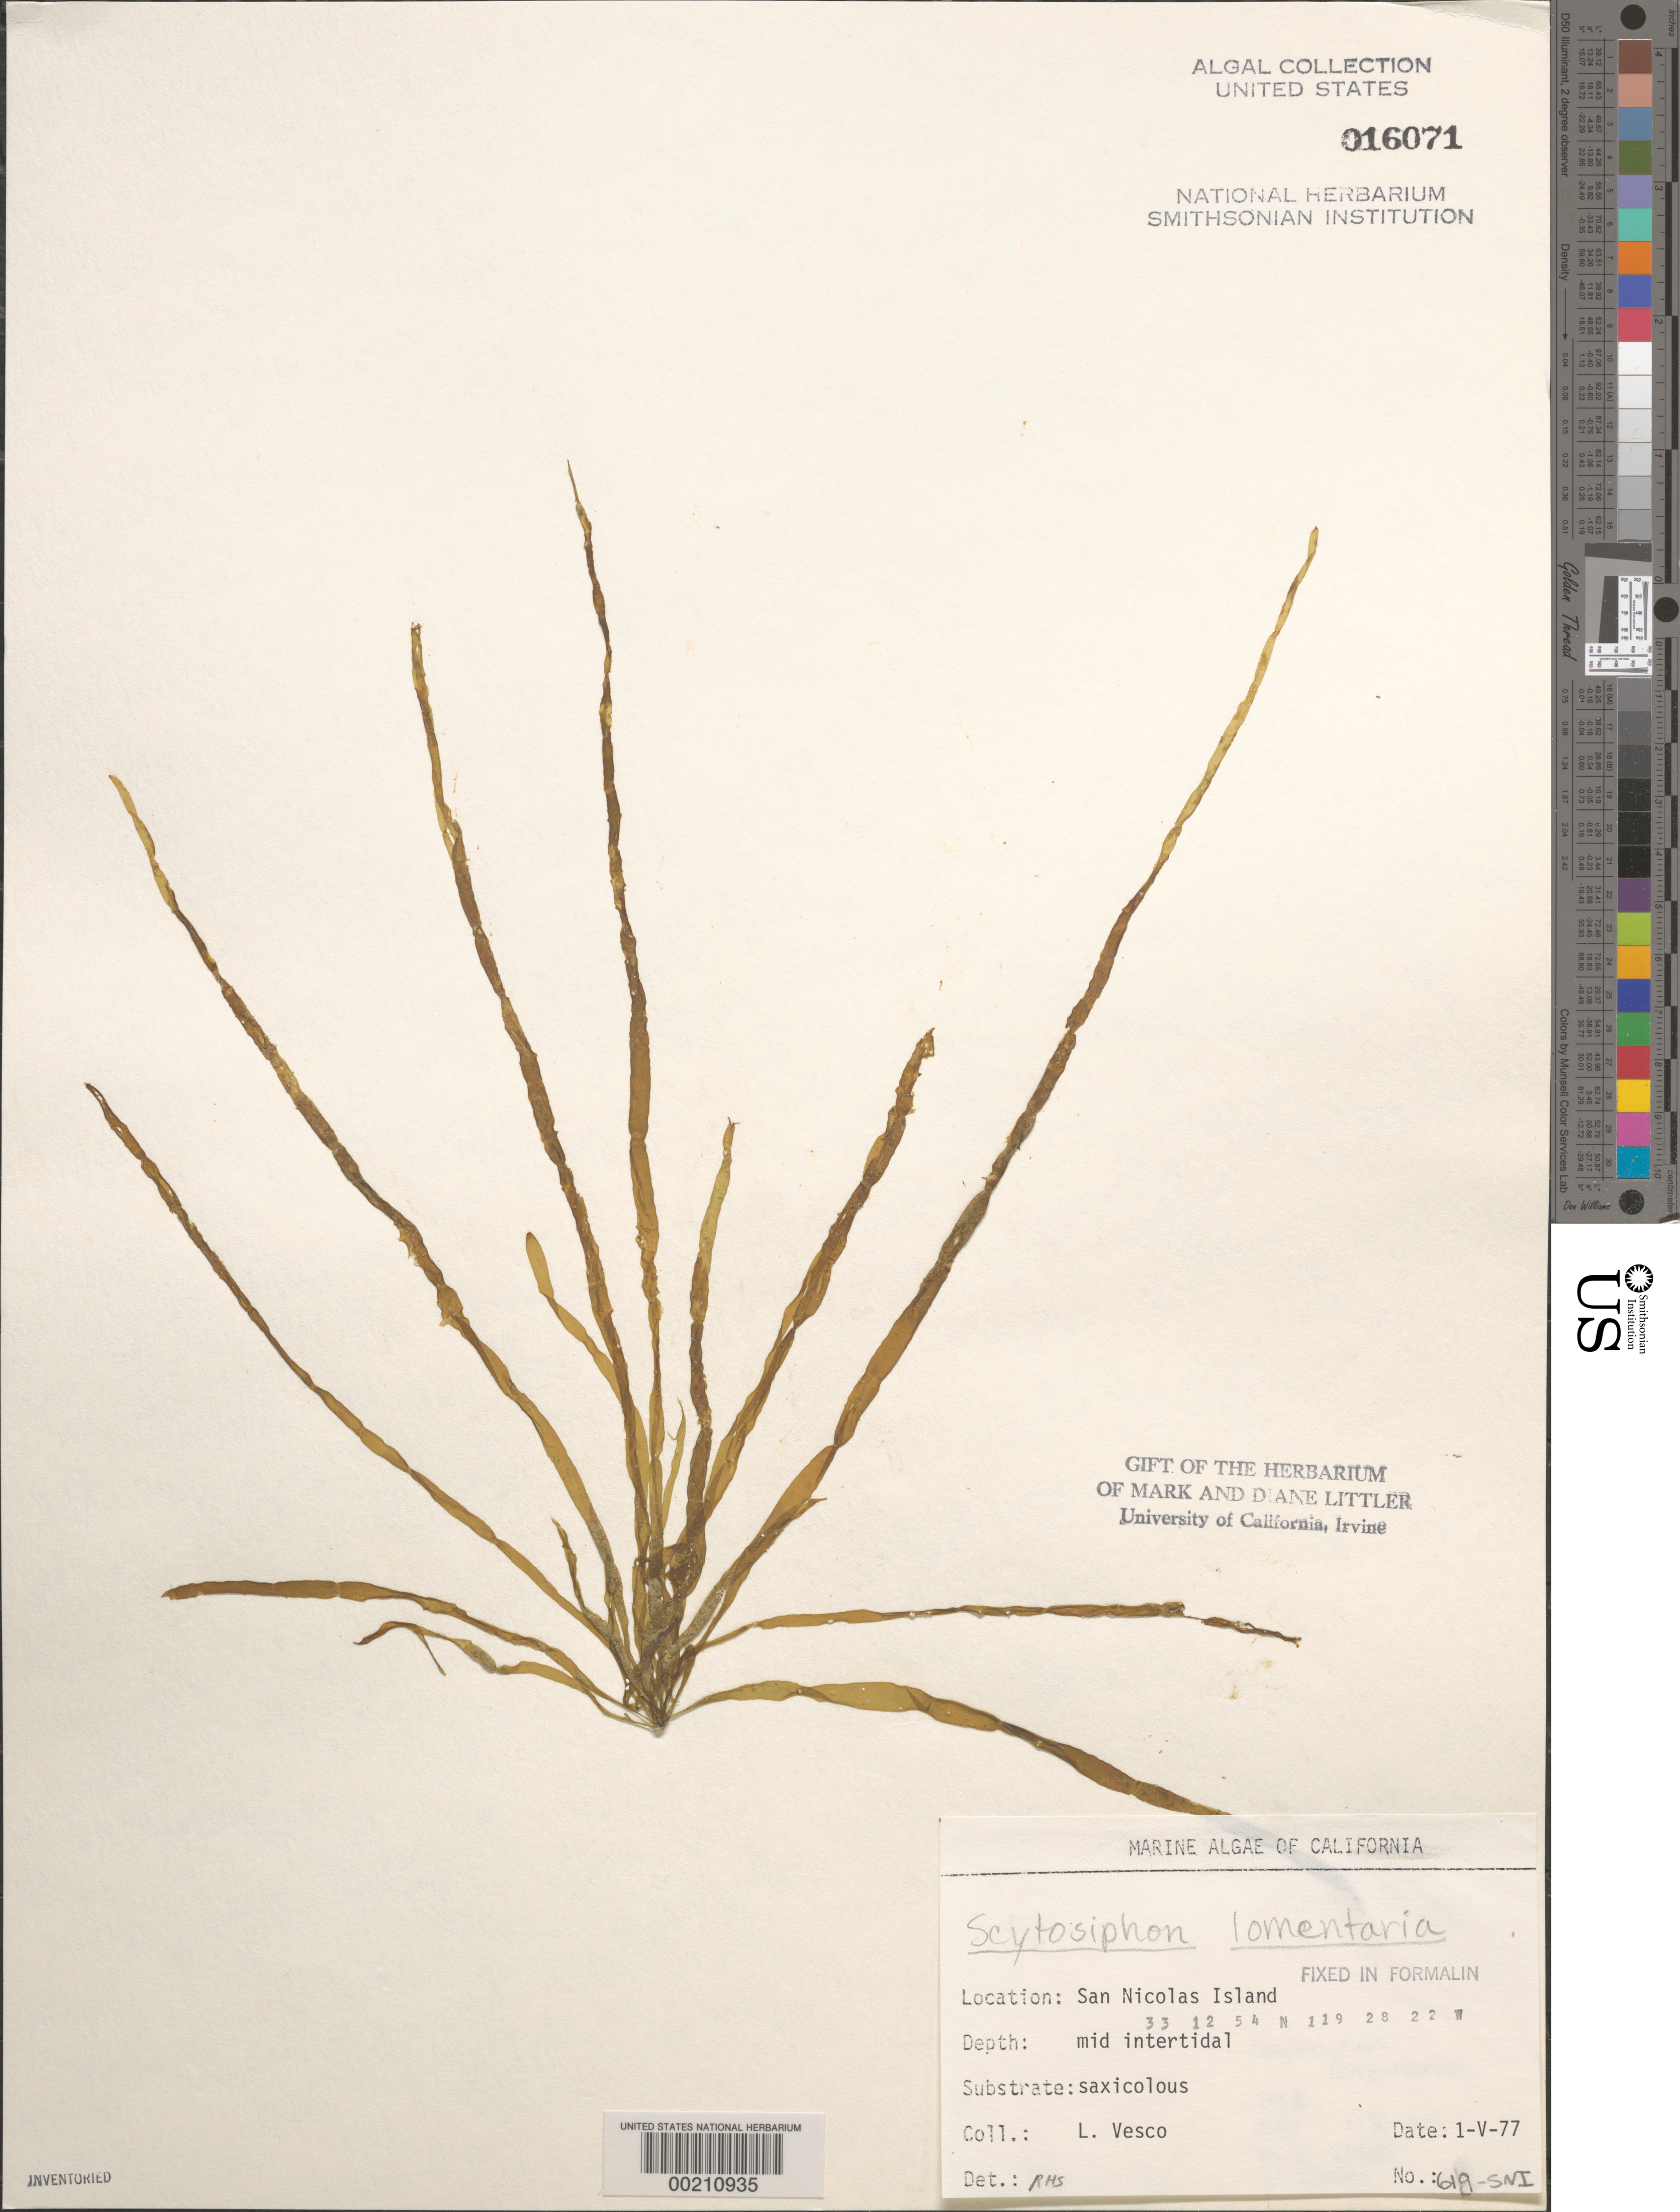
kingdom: Chromista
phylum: Ochrophyta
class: Phaeophyceae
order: Scytosiphonales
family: Scytosiphonaceae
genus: Scytosiphon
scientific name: Scytosiphon lomentaria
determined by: Sims, Robert H.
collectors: L. Vesco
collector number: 619-sni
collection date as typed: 01 May 1977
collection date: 1977-05-01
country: United States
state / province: California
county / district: Ventura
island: San Nicolas Island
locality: Dutch Harbor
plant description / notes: BLM-SOCALBIGHT Rocky Intertidal Survey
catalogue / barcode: US 16071